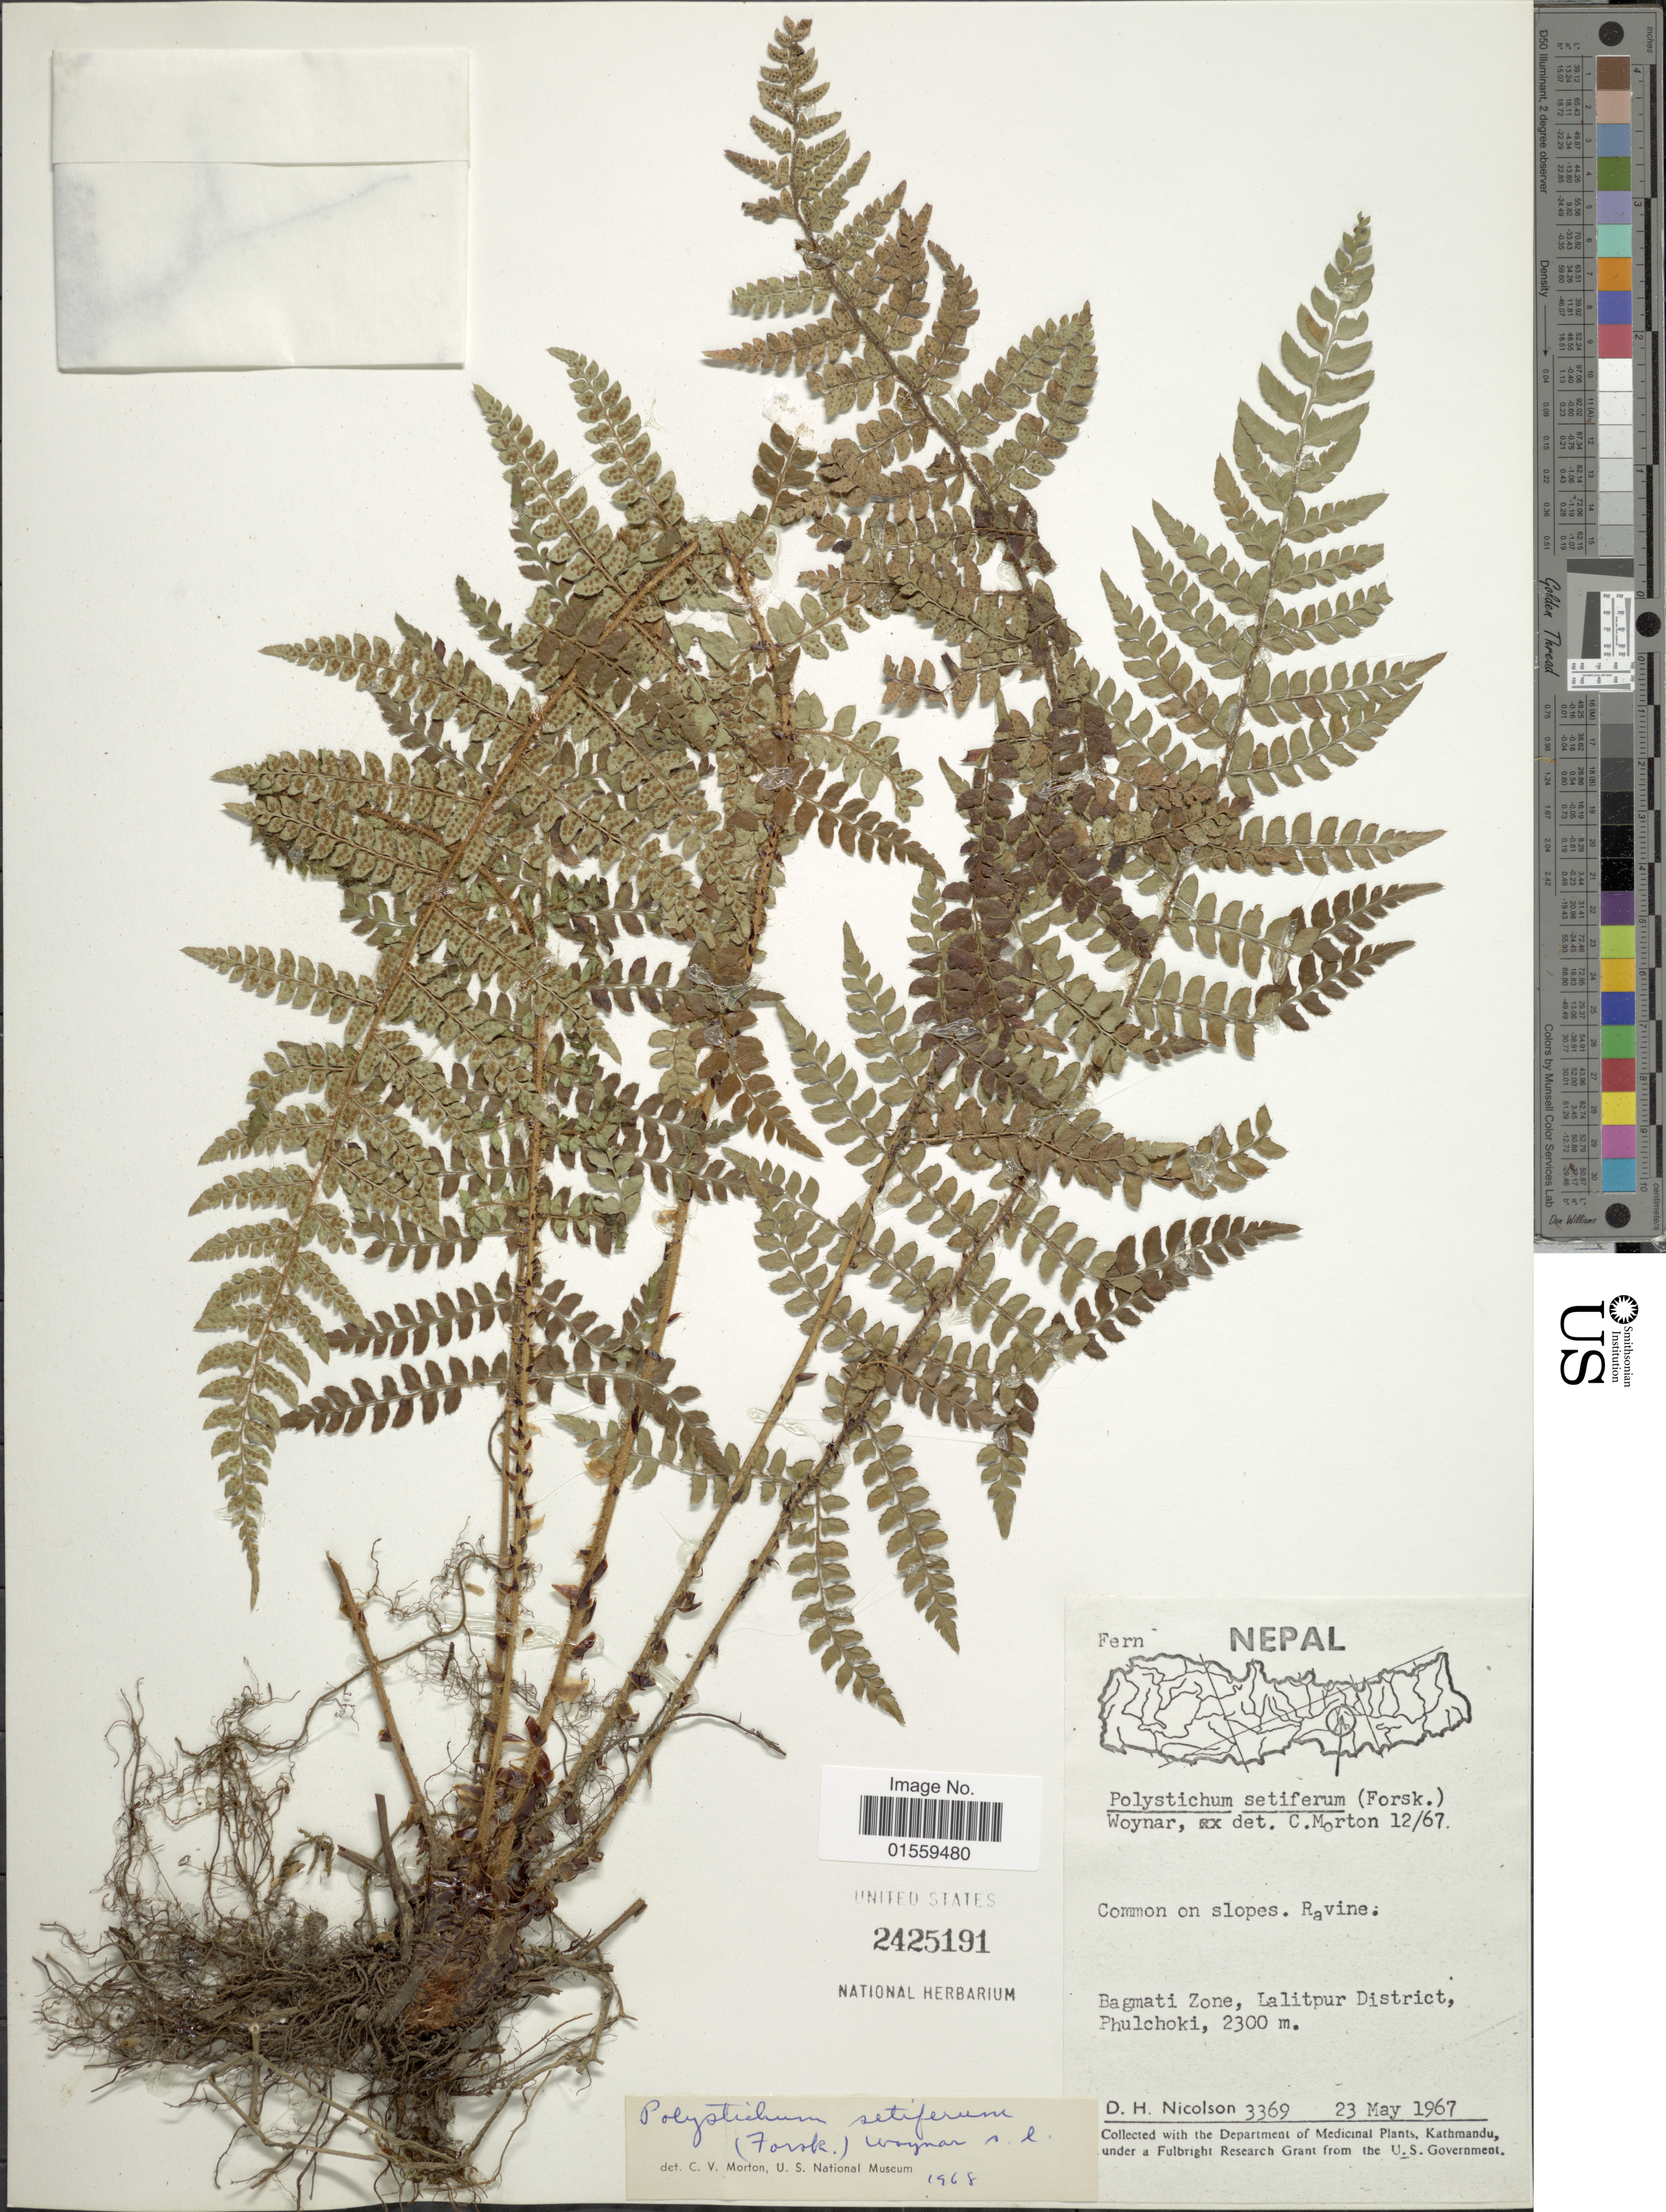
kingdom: Plantae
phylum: Tracheophyta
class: Polypodiopsida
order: Polypodiales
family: Dryopteridaceae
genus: Polystichum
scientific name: Polystichum setiferum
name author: (Forssk.) Moore ex Woynar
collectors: D. H. Nicolson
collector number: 3369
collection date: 1967-05-23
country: Nepal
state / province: Bagmati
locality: Bagmati Zone, Lalitpur District, Phulchoki.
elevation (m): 2300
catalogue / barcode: US 2425191